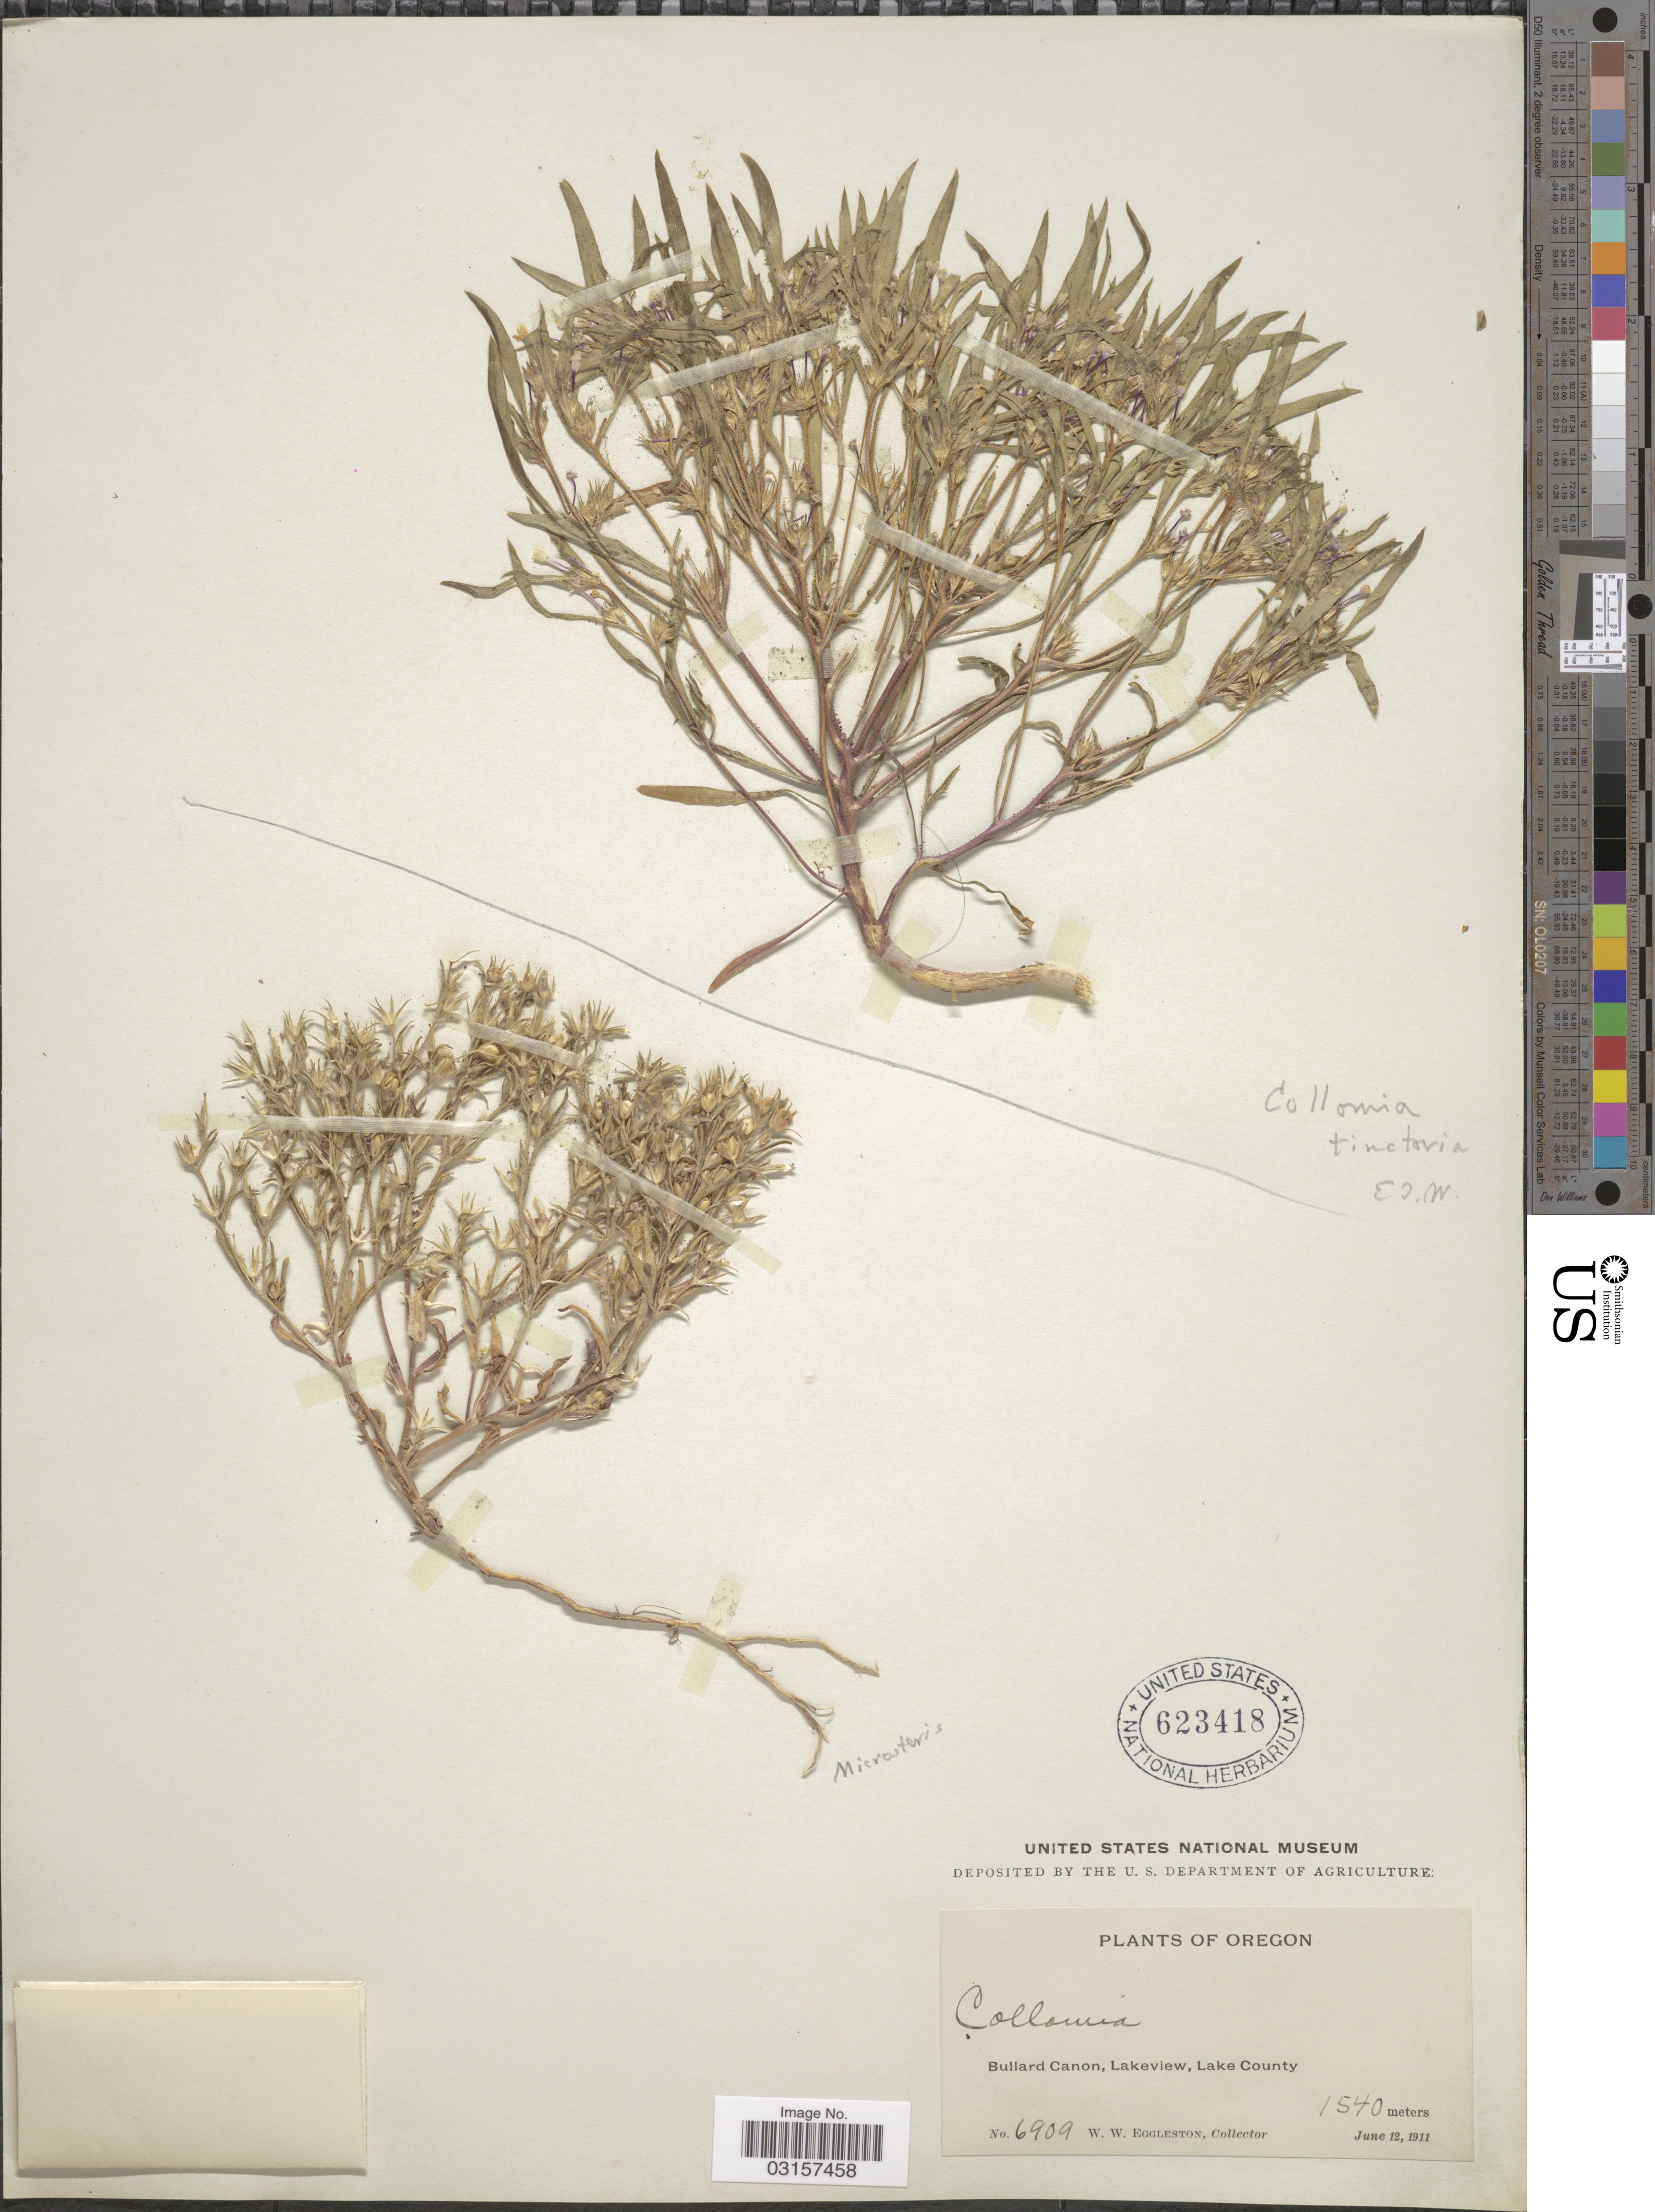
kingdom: Plantae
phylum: Tracheophyta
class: Magnoliopsida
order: Ericales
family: Polemoniaceae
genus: Collomia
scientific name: Collomia tinctoria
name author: Kellogg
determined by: Wherry, E. J.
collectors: W. W. Eggleston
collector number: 6909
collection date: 1911-06-12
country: United States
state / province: Oregon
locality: Bullard Canon, Lakeview, Lake County.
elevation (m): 1540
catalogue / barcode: US 623418